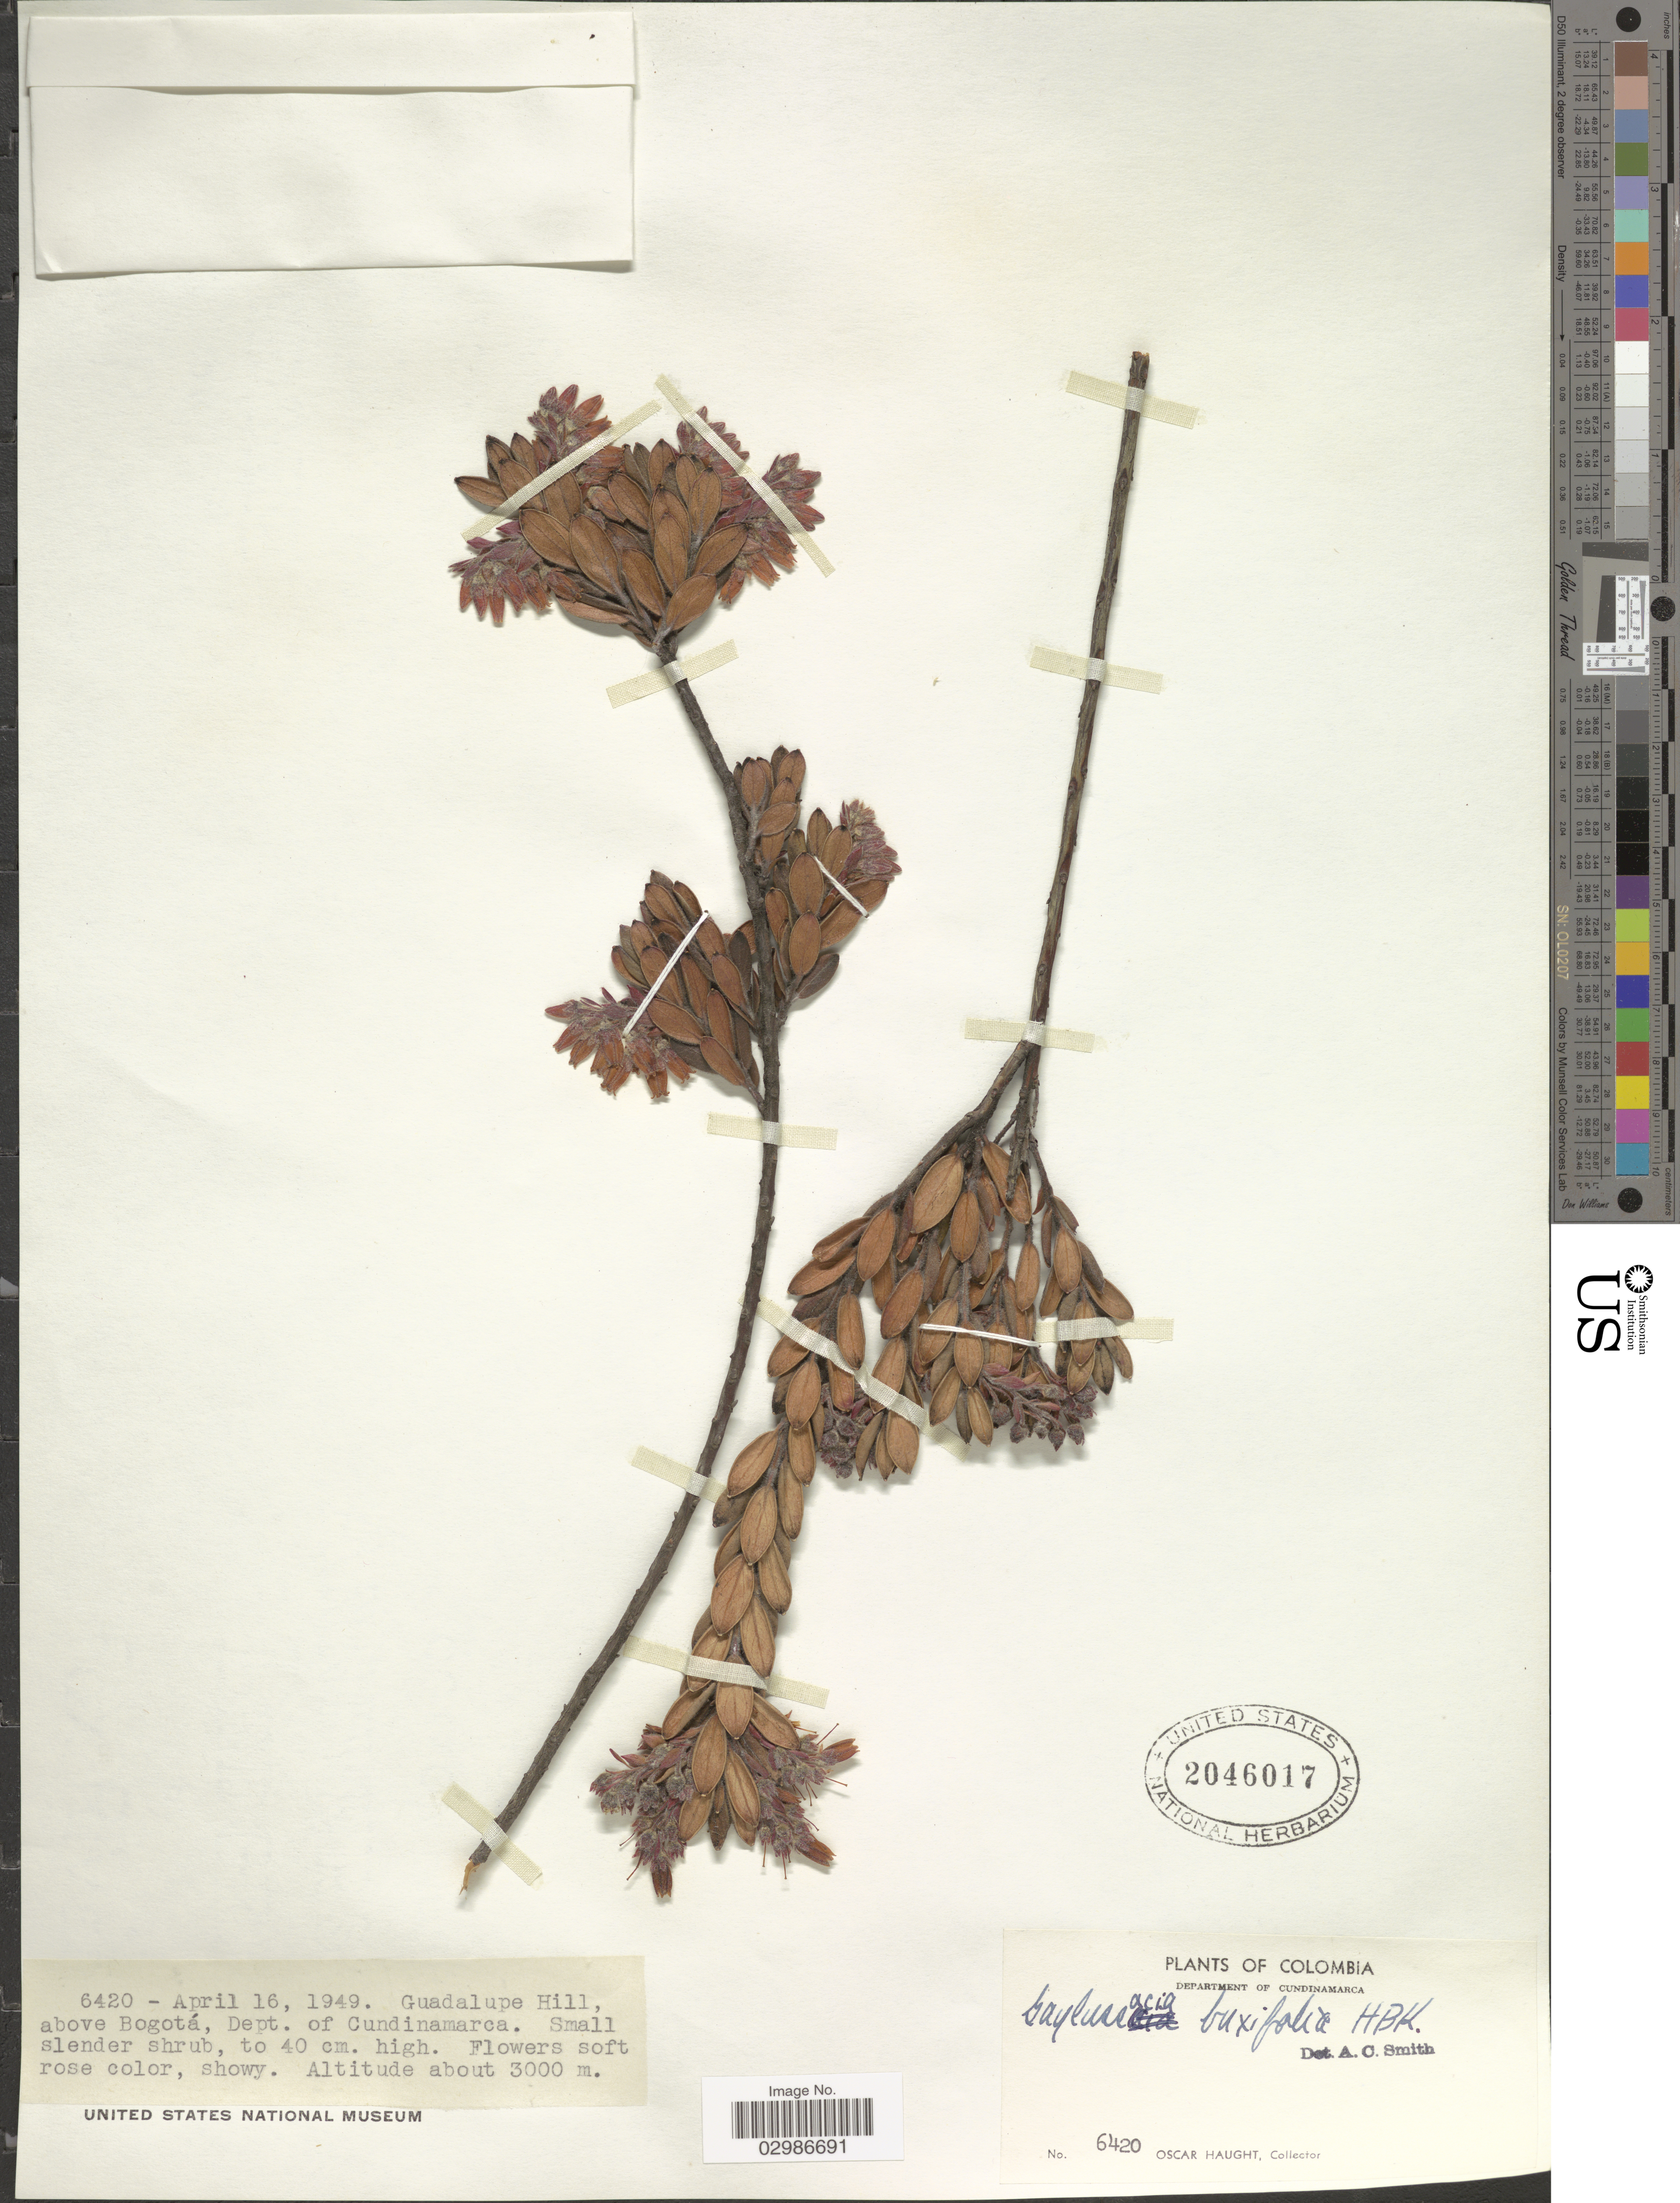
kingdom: Plantae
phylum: Tracheophyta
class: Magnoliopsida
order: Ericales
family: Ericaceae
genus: Gaylussacia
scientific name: Gaylussacia buxifolia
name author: Kunth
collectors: O. L. Haught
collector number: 6420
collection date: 1949-04-16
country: Colombia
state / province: Cundinamarca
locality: Guadalupe Hill, above Bogotá, Department of Cundinamarca.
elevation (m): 3000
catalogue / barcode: US 2046017